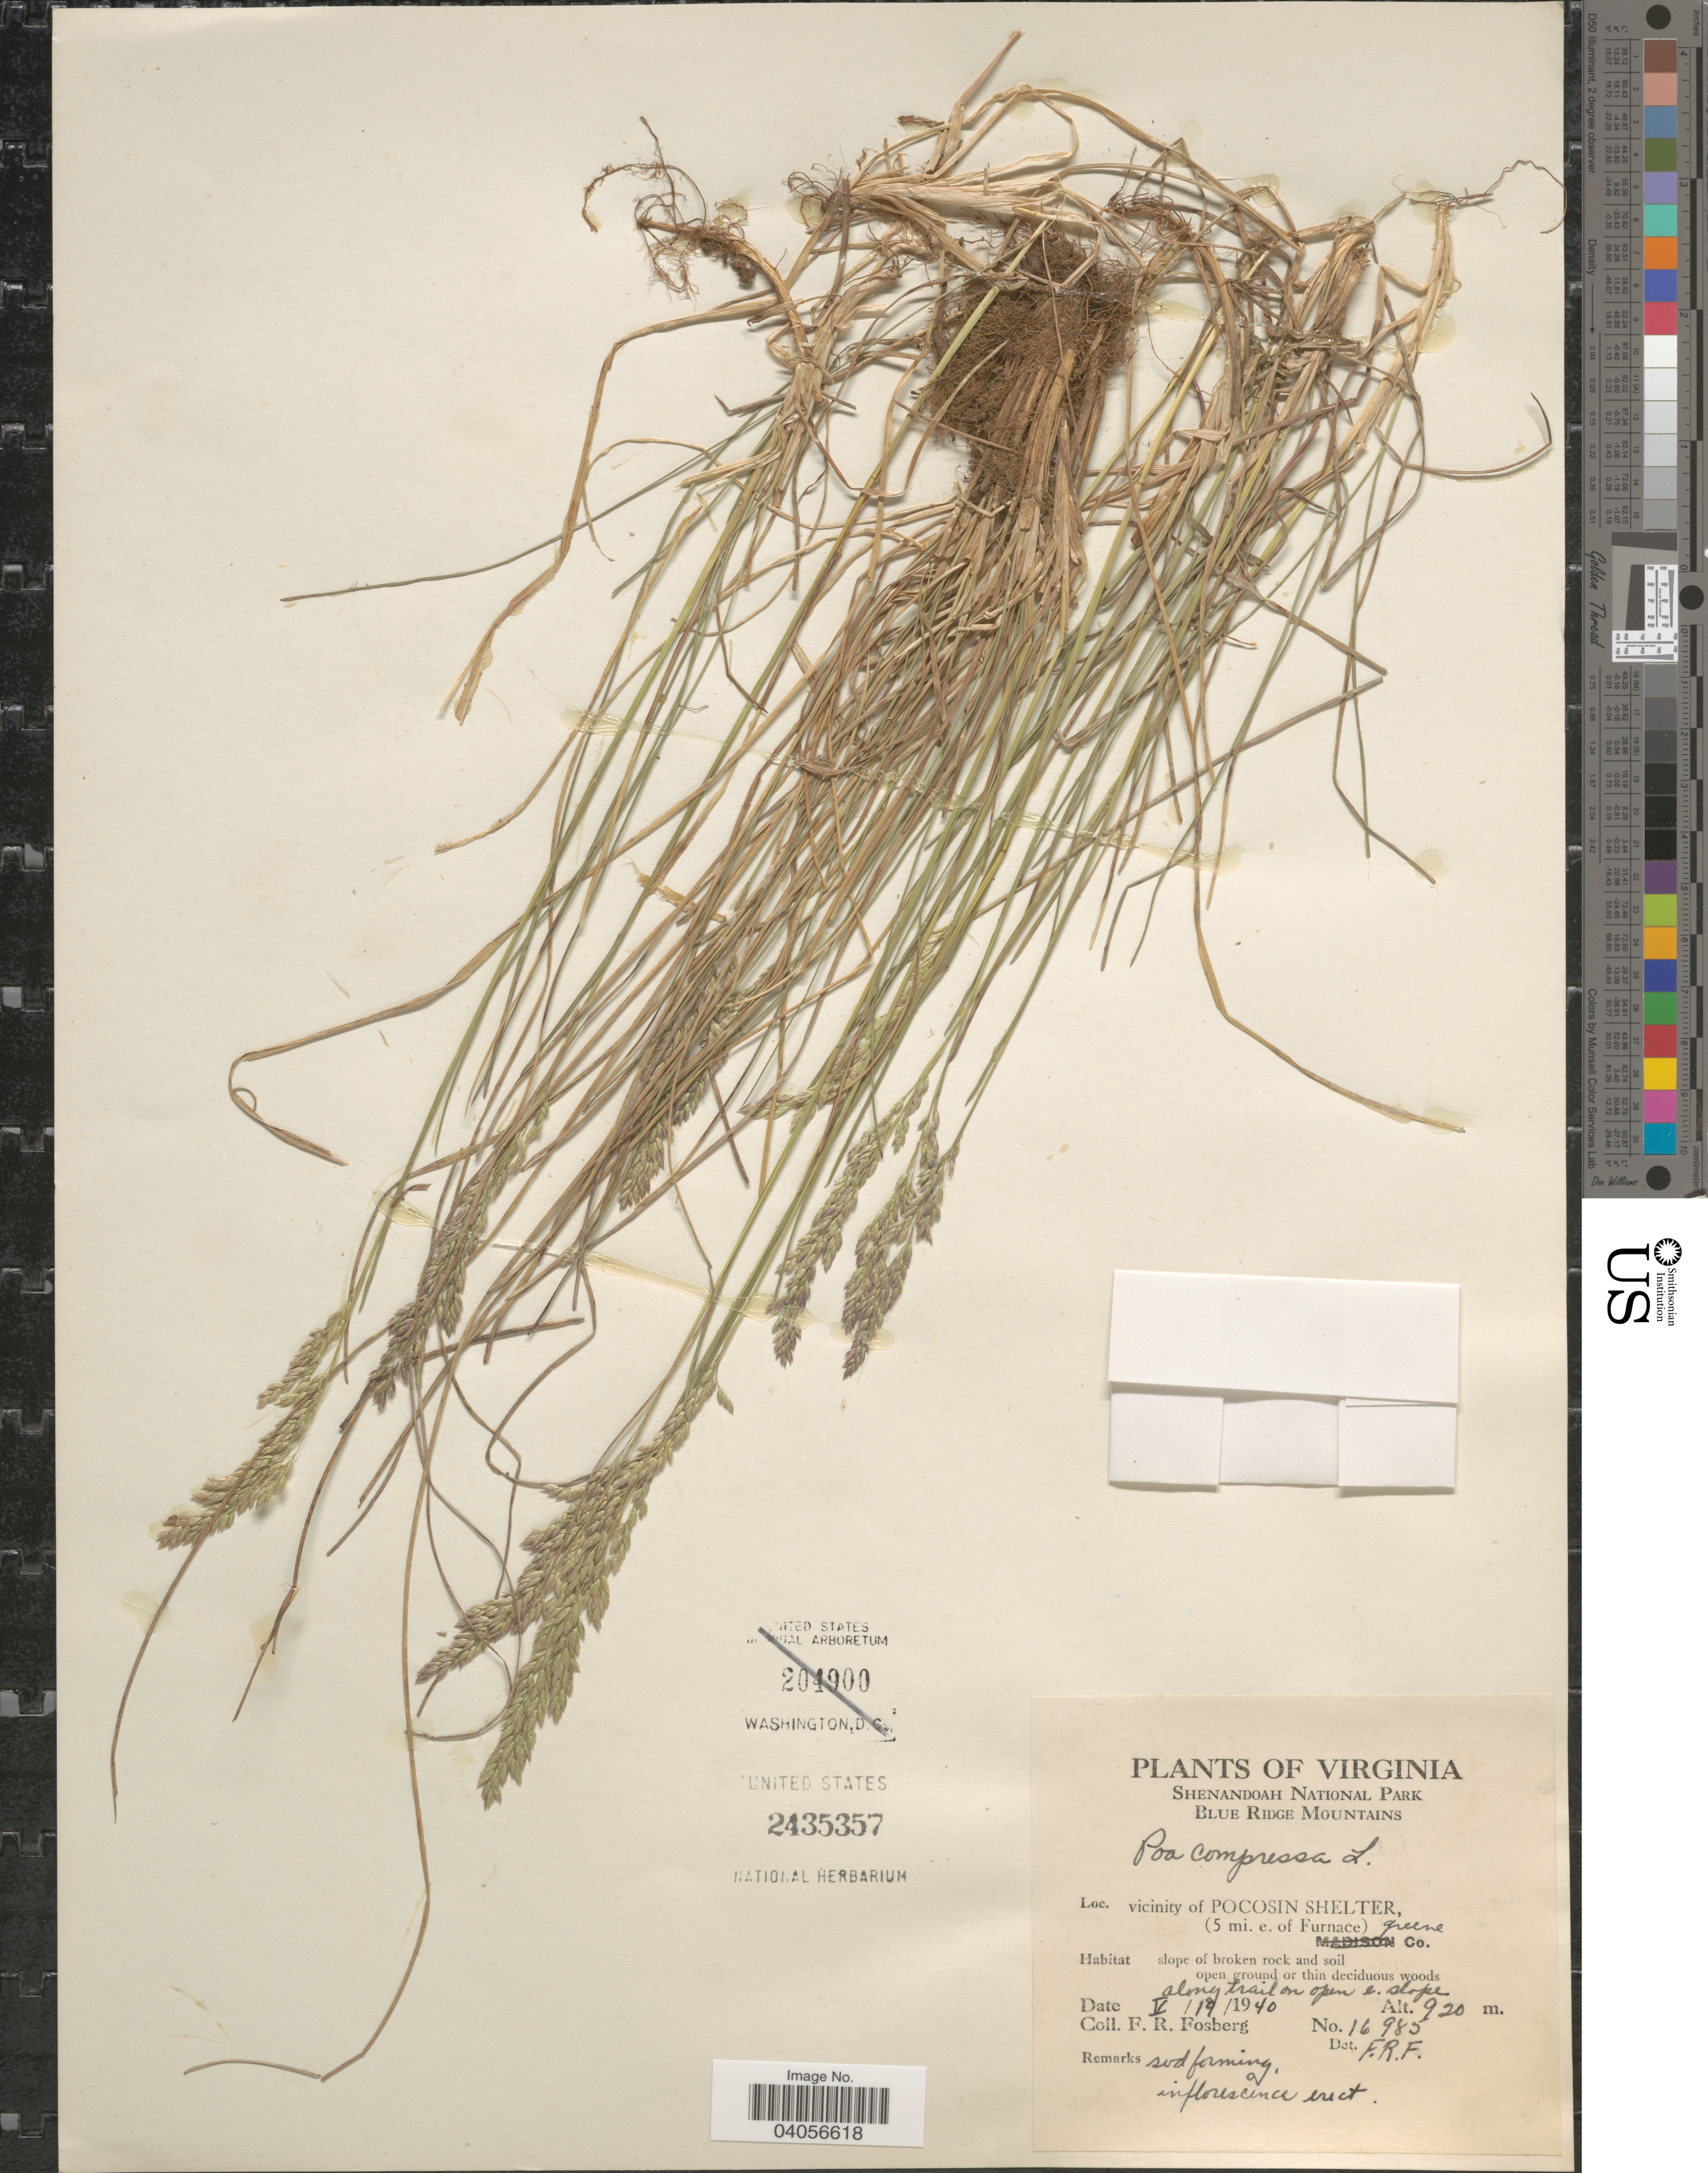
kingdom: Plantae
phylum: Tracheophyta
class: Liliopsida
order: Poales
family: Poaceae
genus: Poa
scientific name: Poa compressa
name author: L.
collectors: F. R. Fosberg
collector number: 16985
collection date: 1940-05-19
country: United States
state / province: Virginia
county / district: Rappahannock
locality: Shenandoah National Park. Blue Ridge Mountains. Vicinity of Pocosin Shelter, (5 mi. e. of Furnace) Green Co. Slope of broken rock and soil open ground or thin deciduous woods. Along trail on open e. slope.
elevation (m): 920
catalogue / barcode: US 2435357